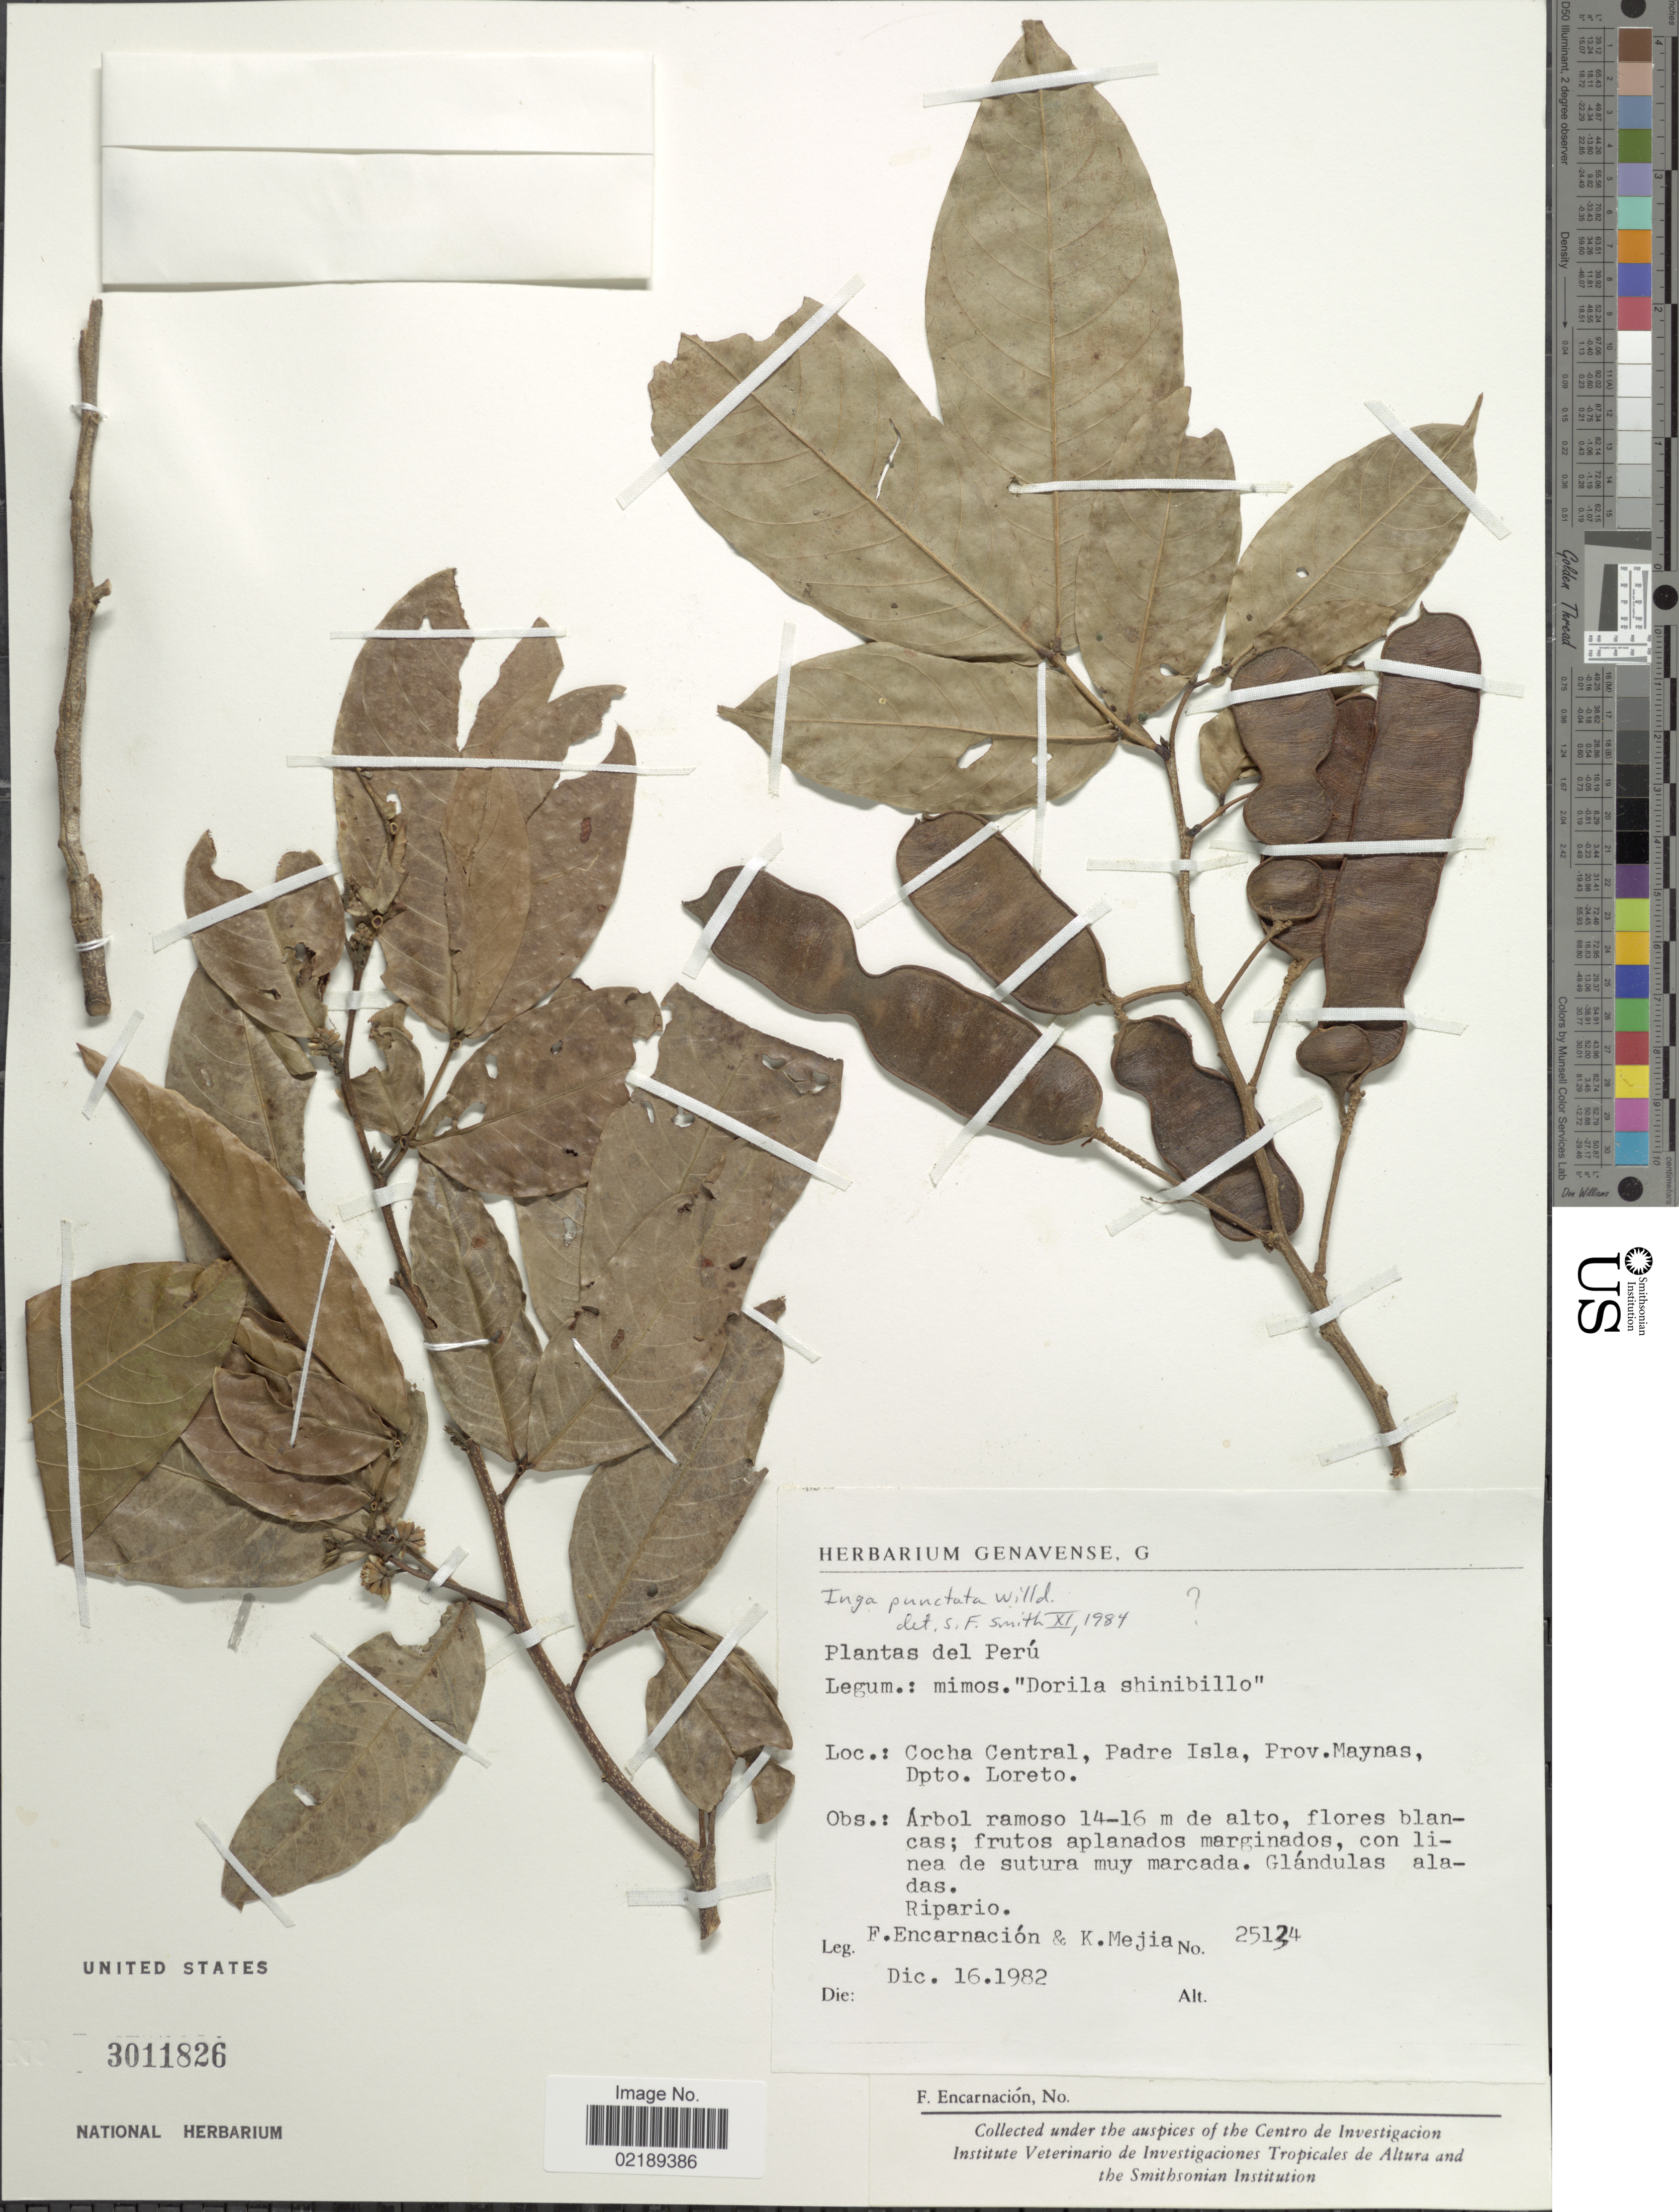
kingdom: Plantae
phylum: Tracheophyta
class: Magnoliopsida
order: Fabales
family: Fabaceae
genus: Inga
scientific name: Inga punctata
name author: Willd.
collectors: F. Encarnación & K. Mejia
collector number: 25134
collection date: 1982-12-16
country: Peru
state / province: Loreto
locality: Cocha Central, Padre Isla, Prov. Maynas.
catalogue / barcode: US 3011826